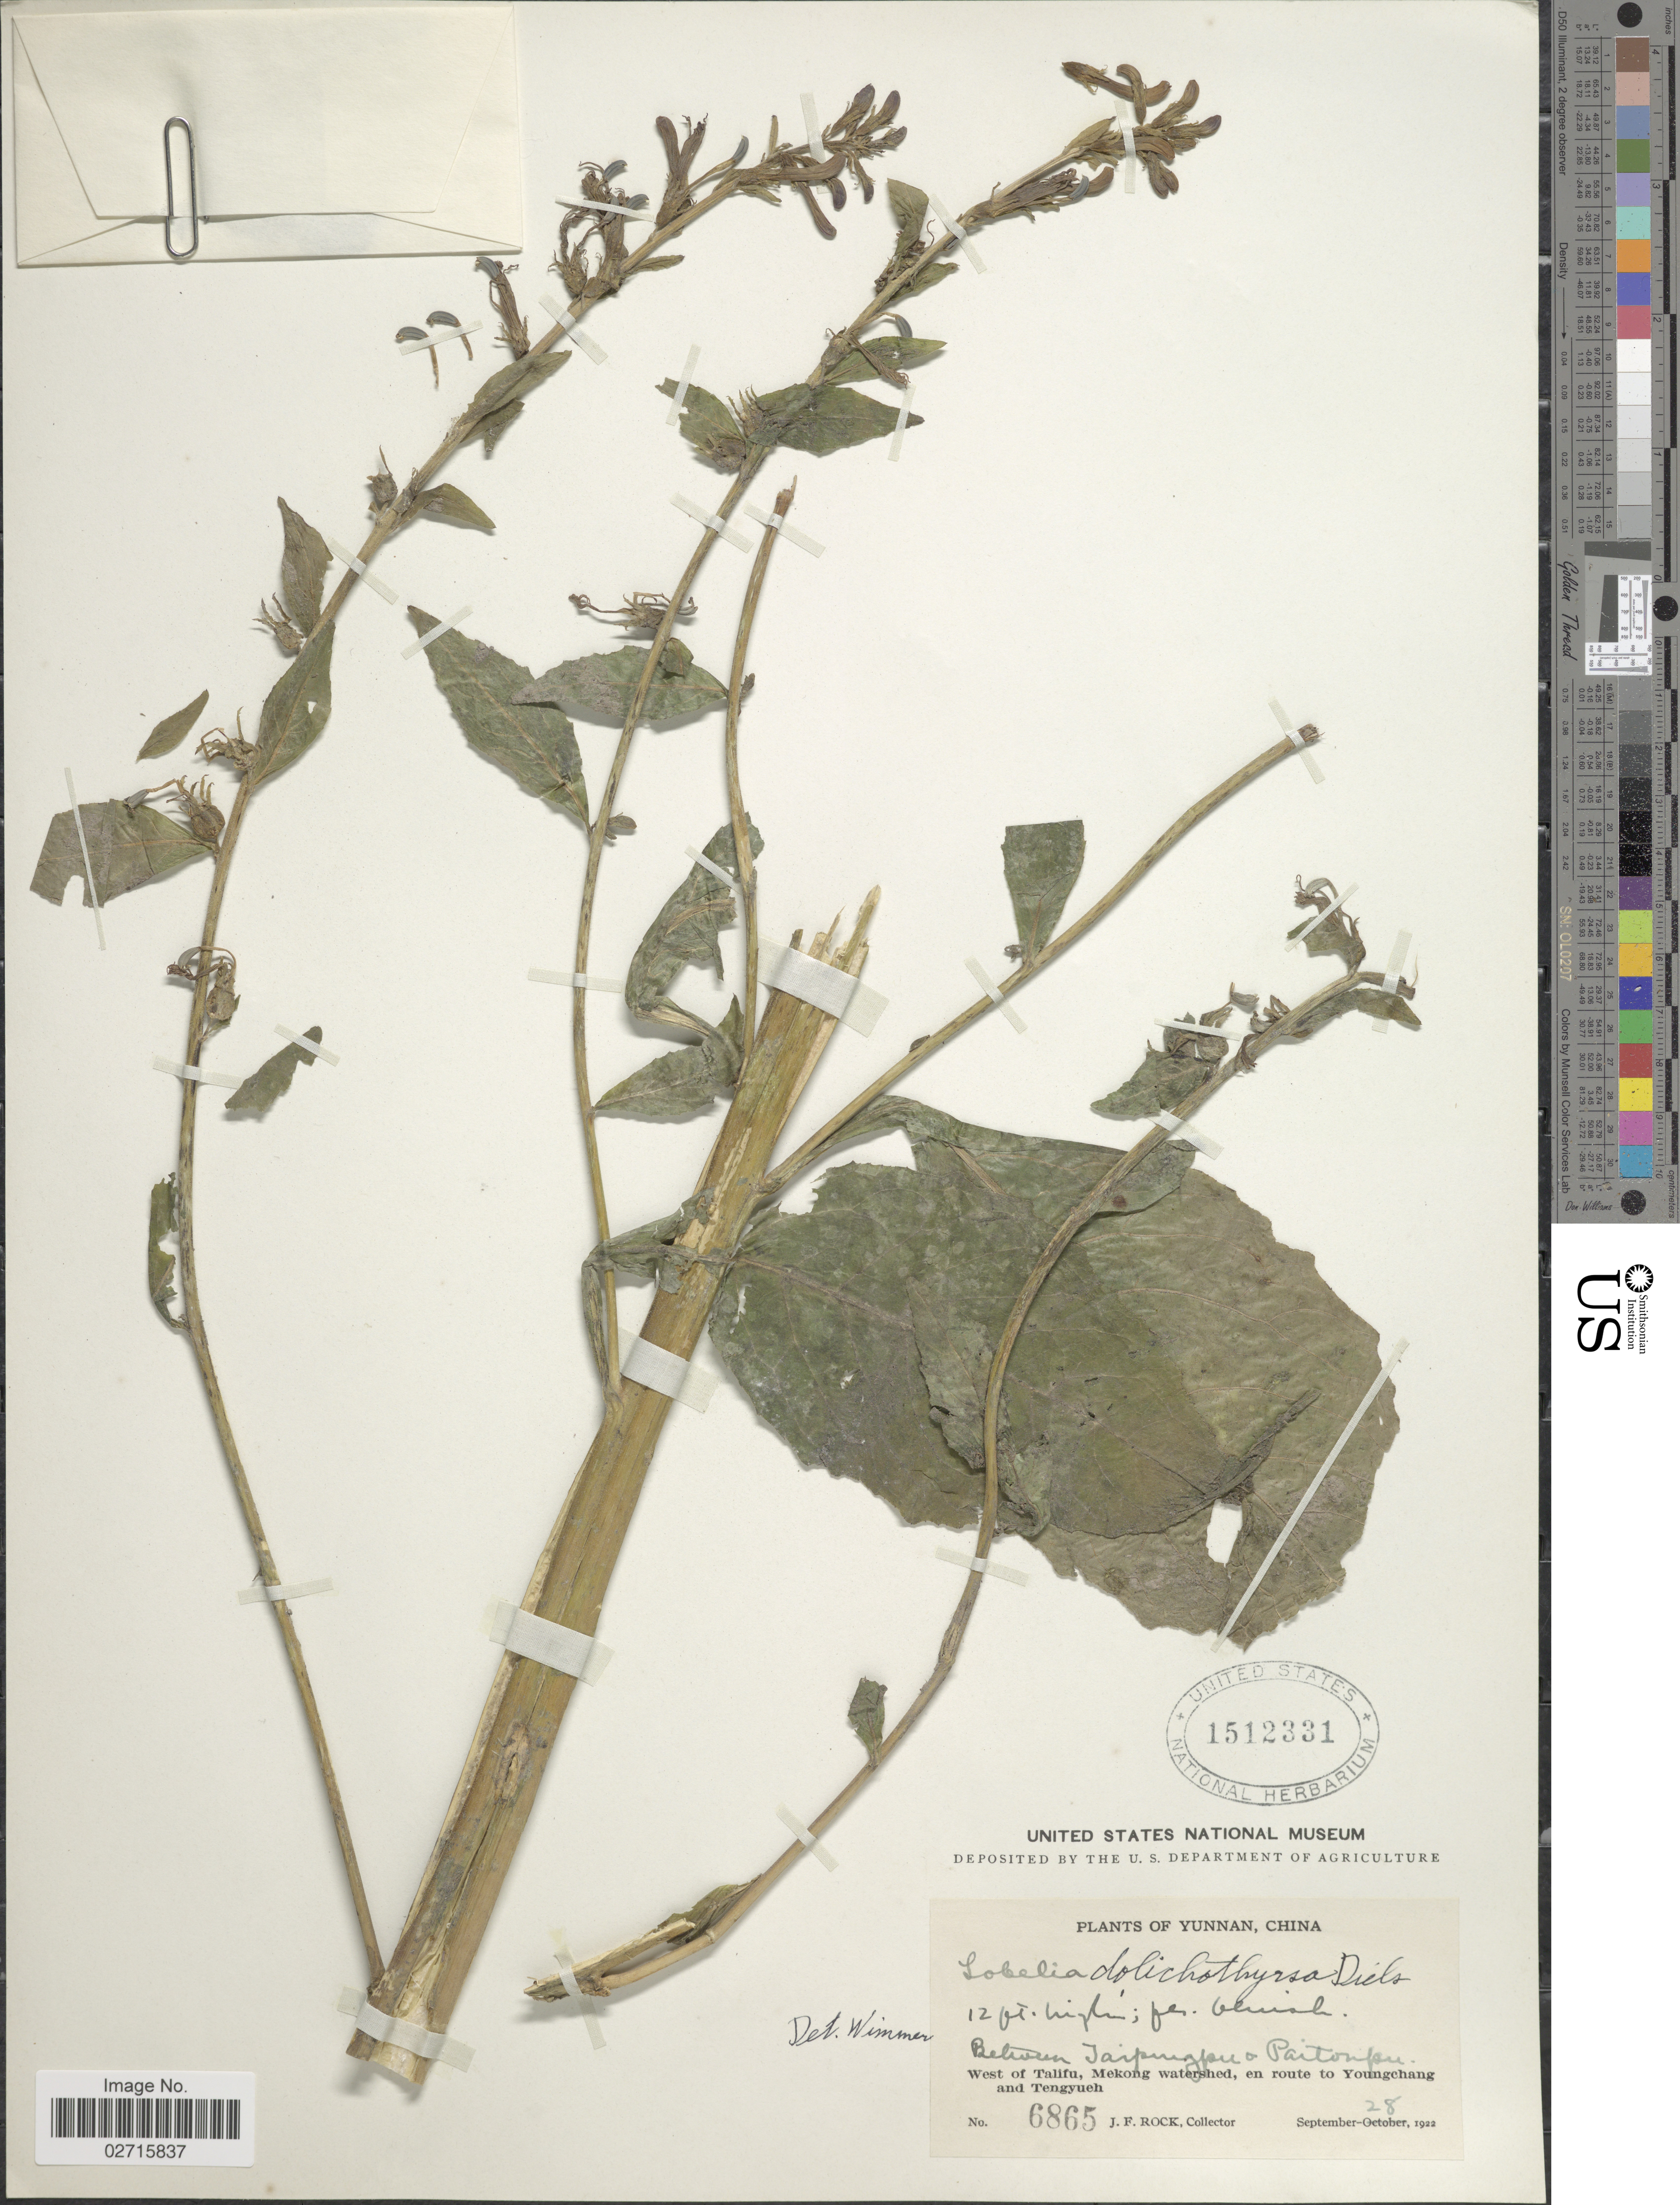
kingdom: Plantae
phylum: Tracheophyta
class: Magnoliopsida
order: Asterales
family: Campanulaceae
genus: Lobelia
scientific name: Lobelia dolichothyrsa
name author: Diels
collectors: J. F. Rock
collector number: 6865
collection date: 1922-09-28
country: China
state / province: Yunnan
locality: Between Taipingpu + Paitonpu. West of Talifu, Mekong watershed, en route to Youngchang and Tengyueh.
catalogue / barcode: US 1512331